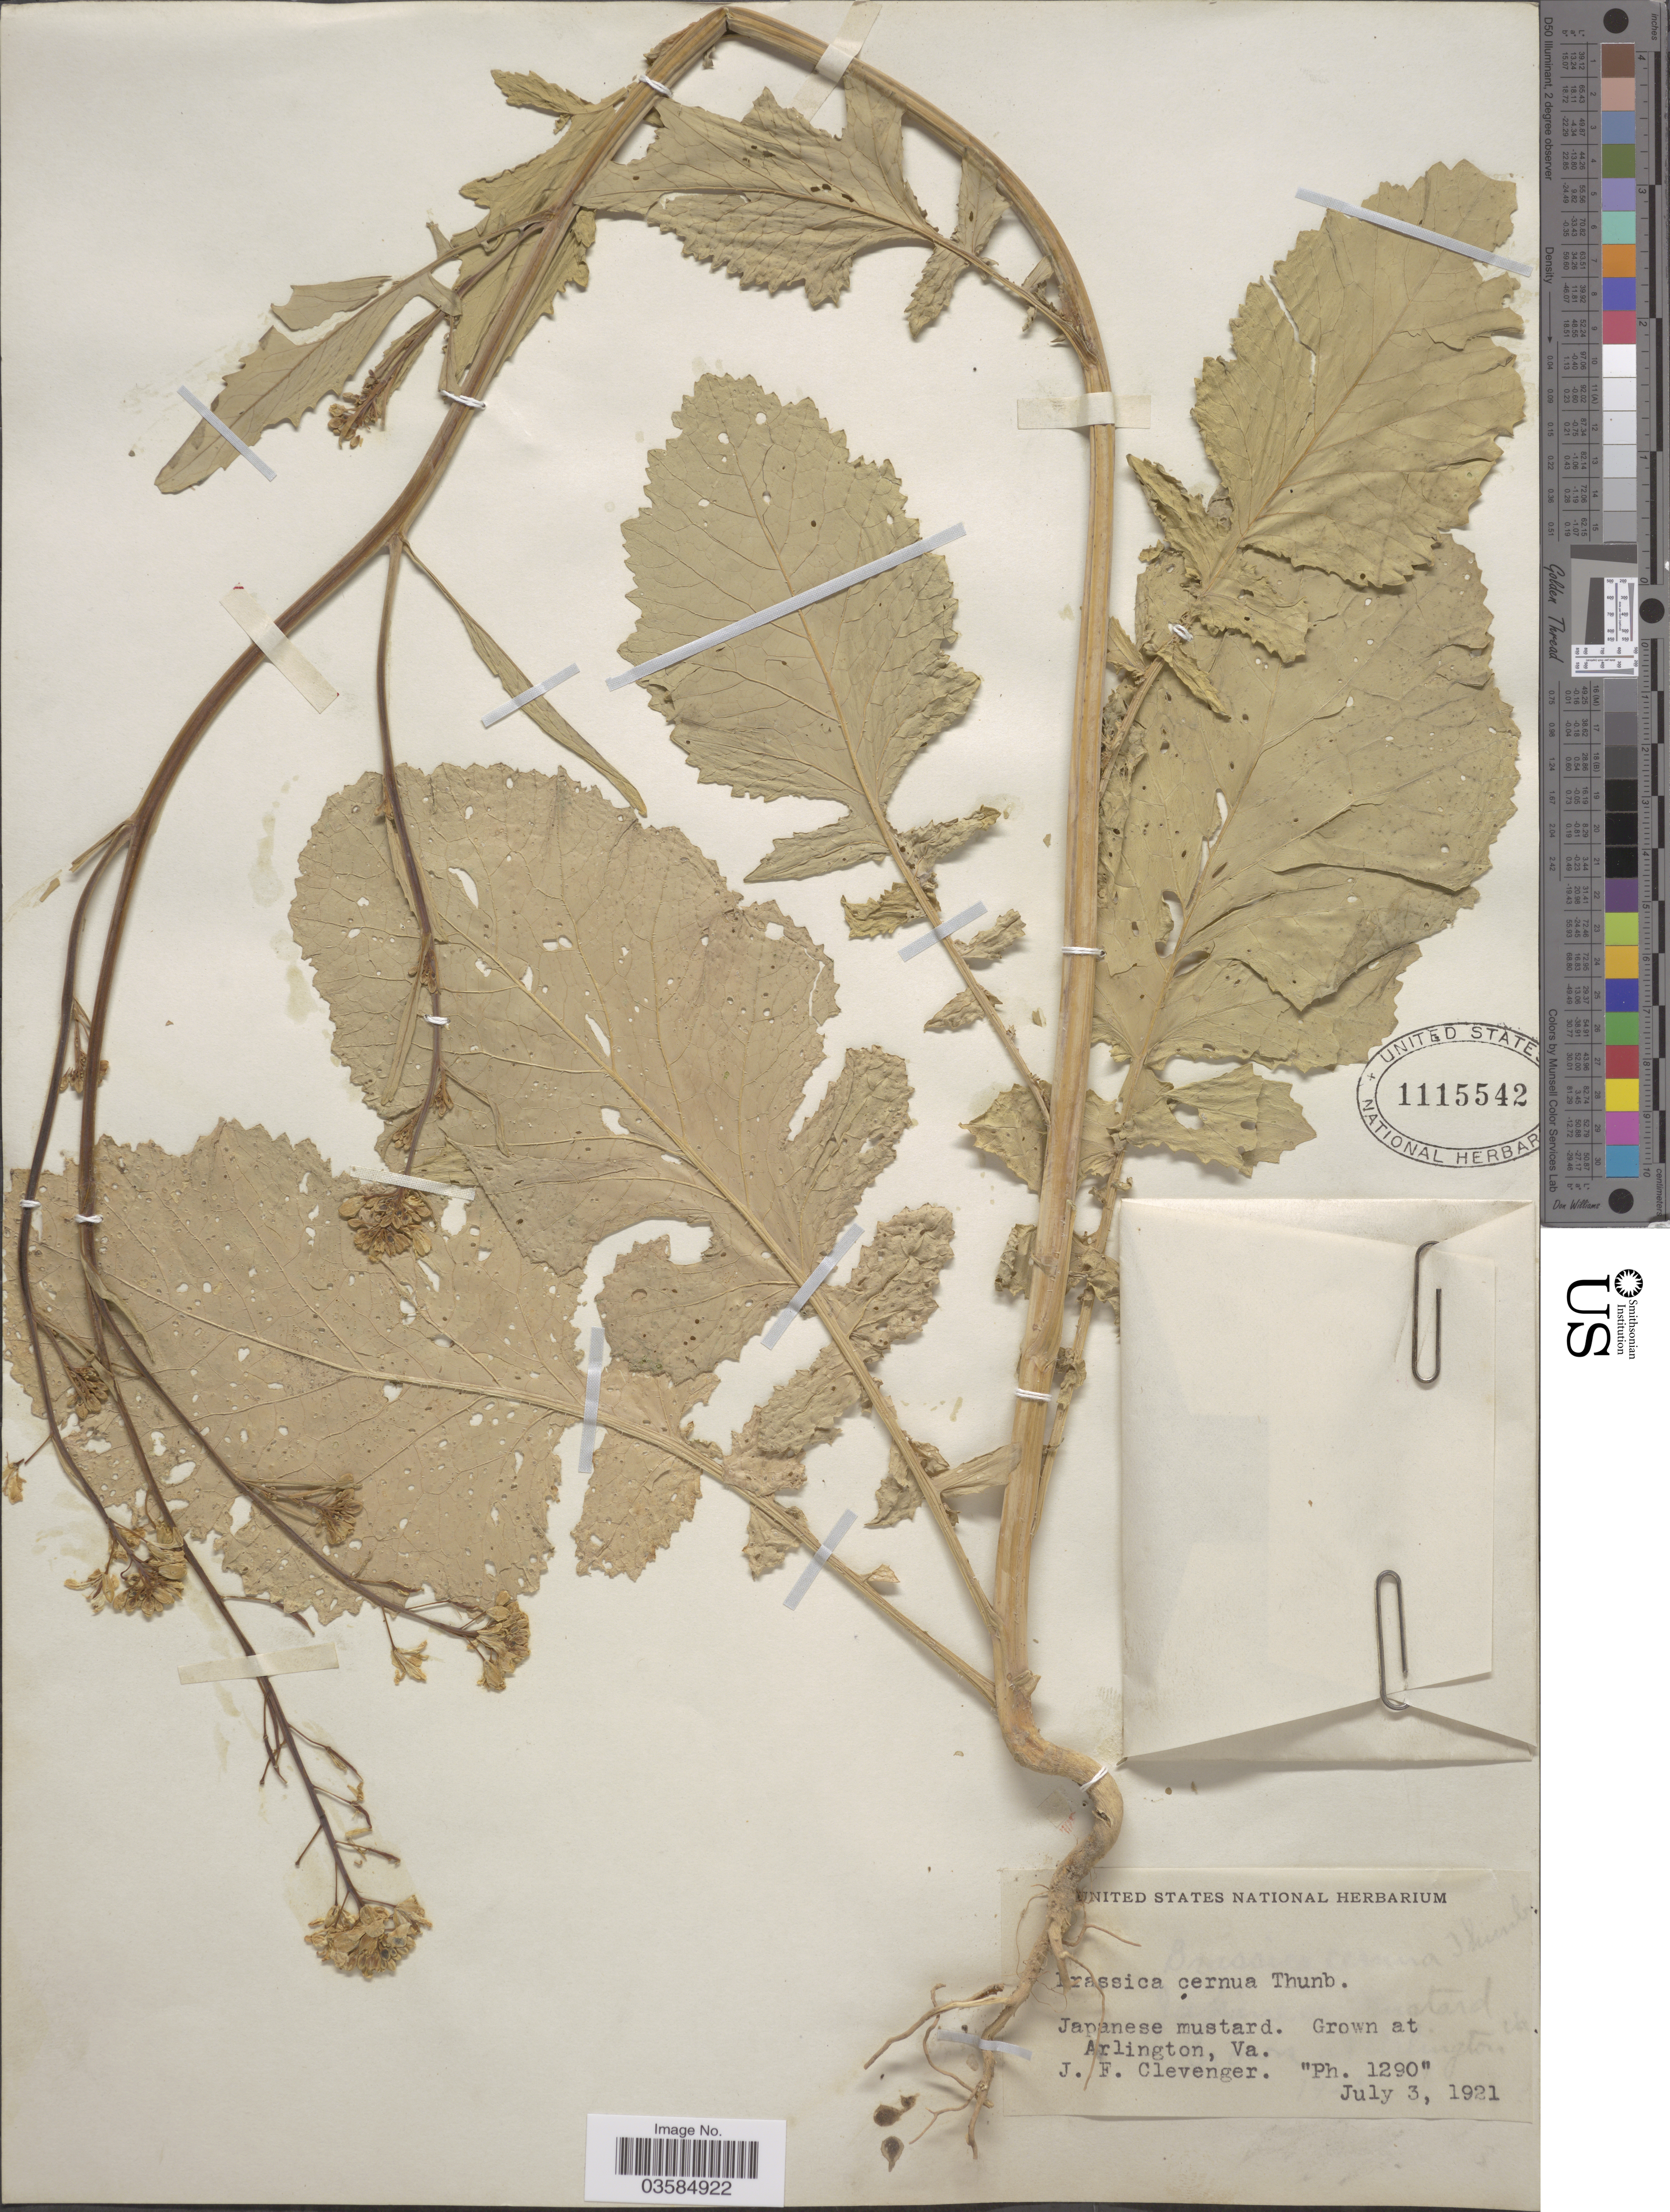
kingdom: Plantae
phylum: Tracheophyta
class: Magnoliopsida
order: Brassicales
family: Brassicaceae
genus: Brassica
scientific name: Brassica cernua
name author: (Thunb.) F.B. Forbes & Hemsl.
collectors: J. F. Clevenger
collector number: Ph. 1290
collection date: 1921-07-03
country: United States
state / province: Virginia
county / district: Arlington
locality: Grown at Arlington.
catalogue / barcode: US 1115542